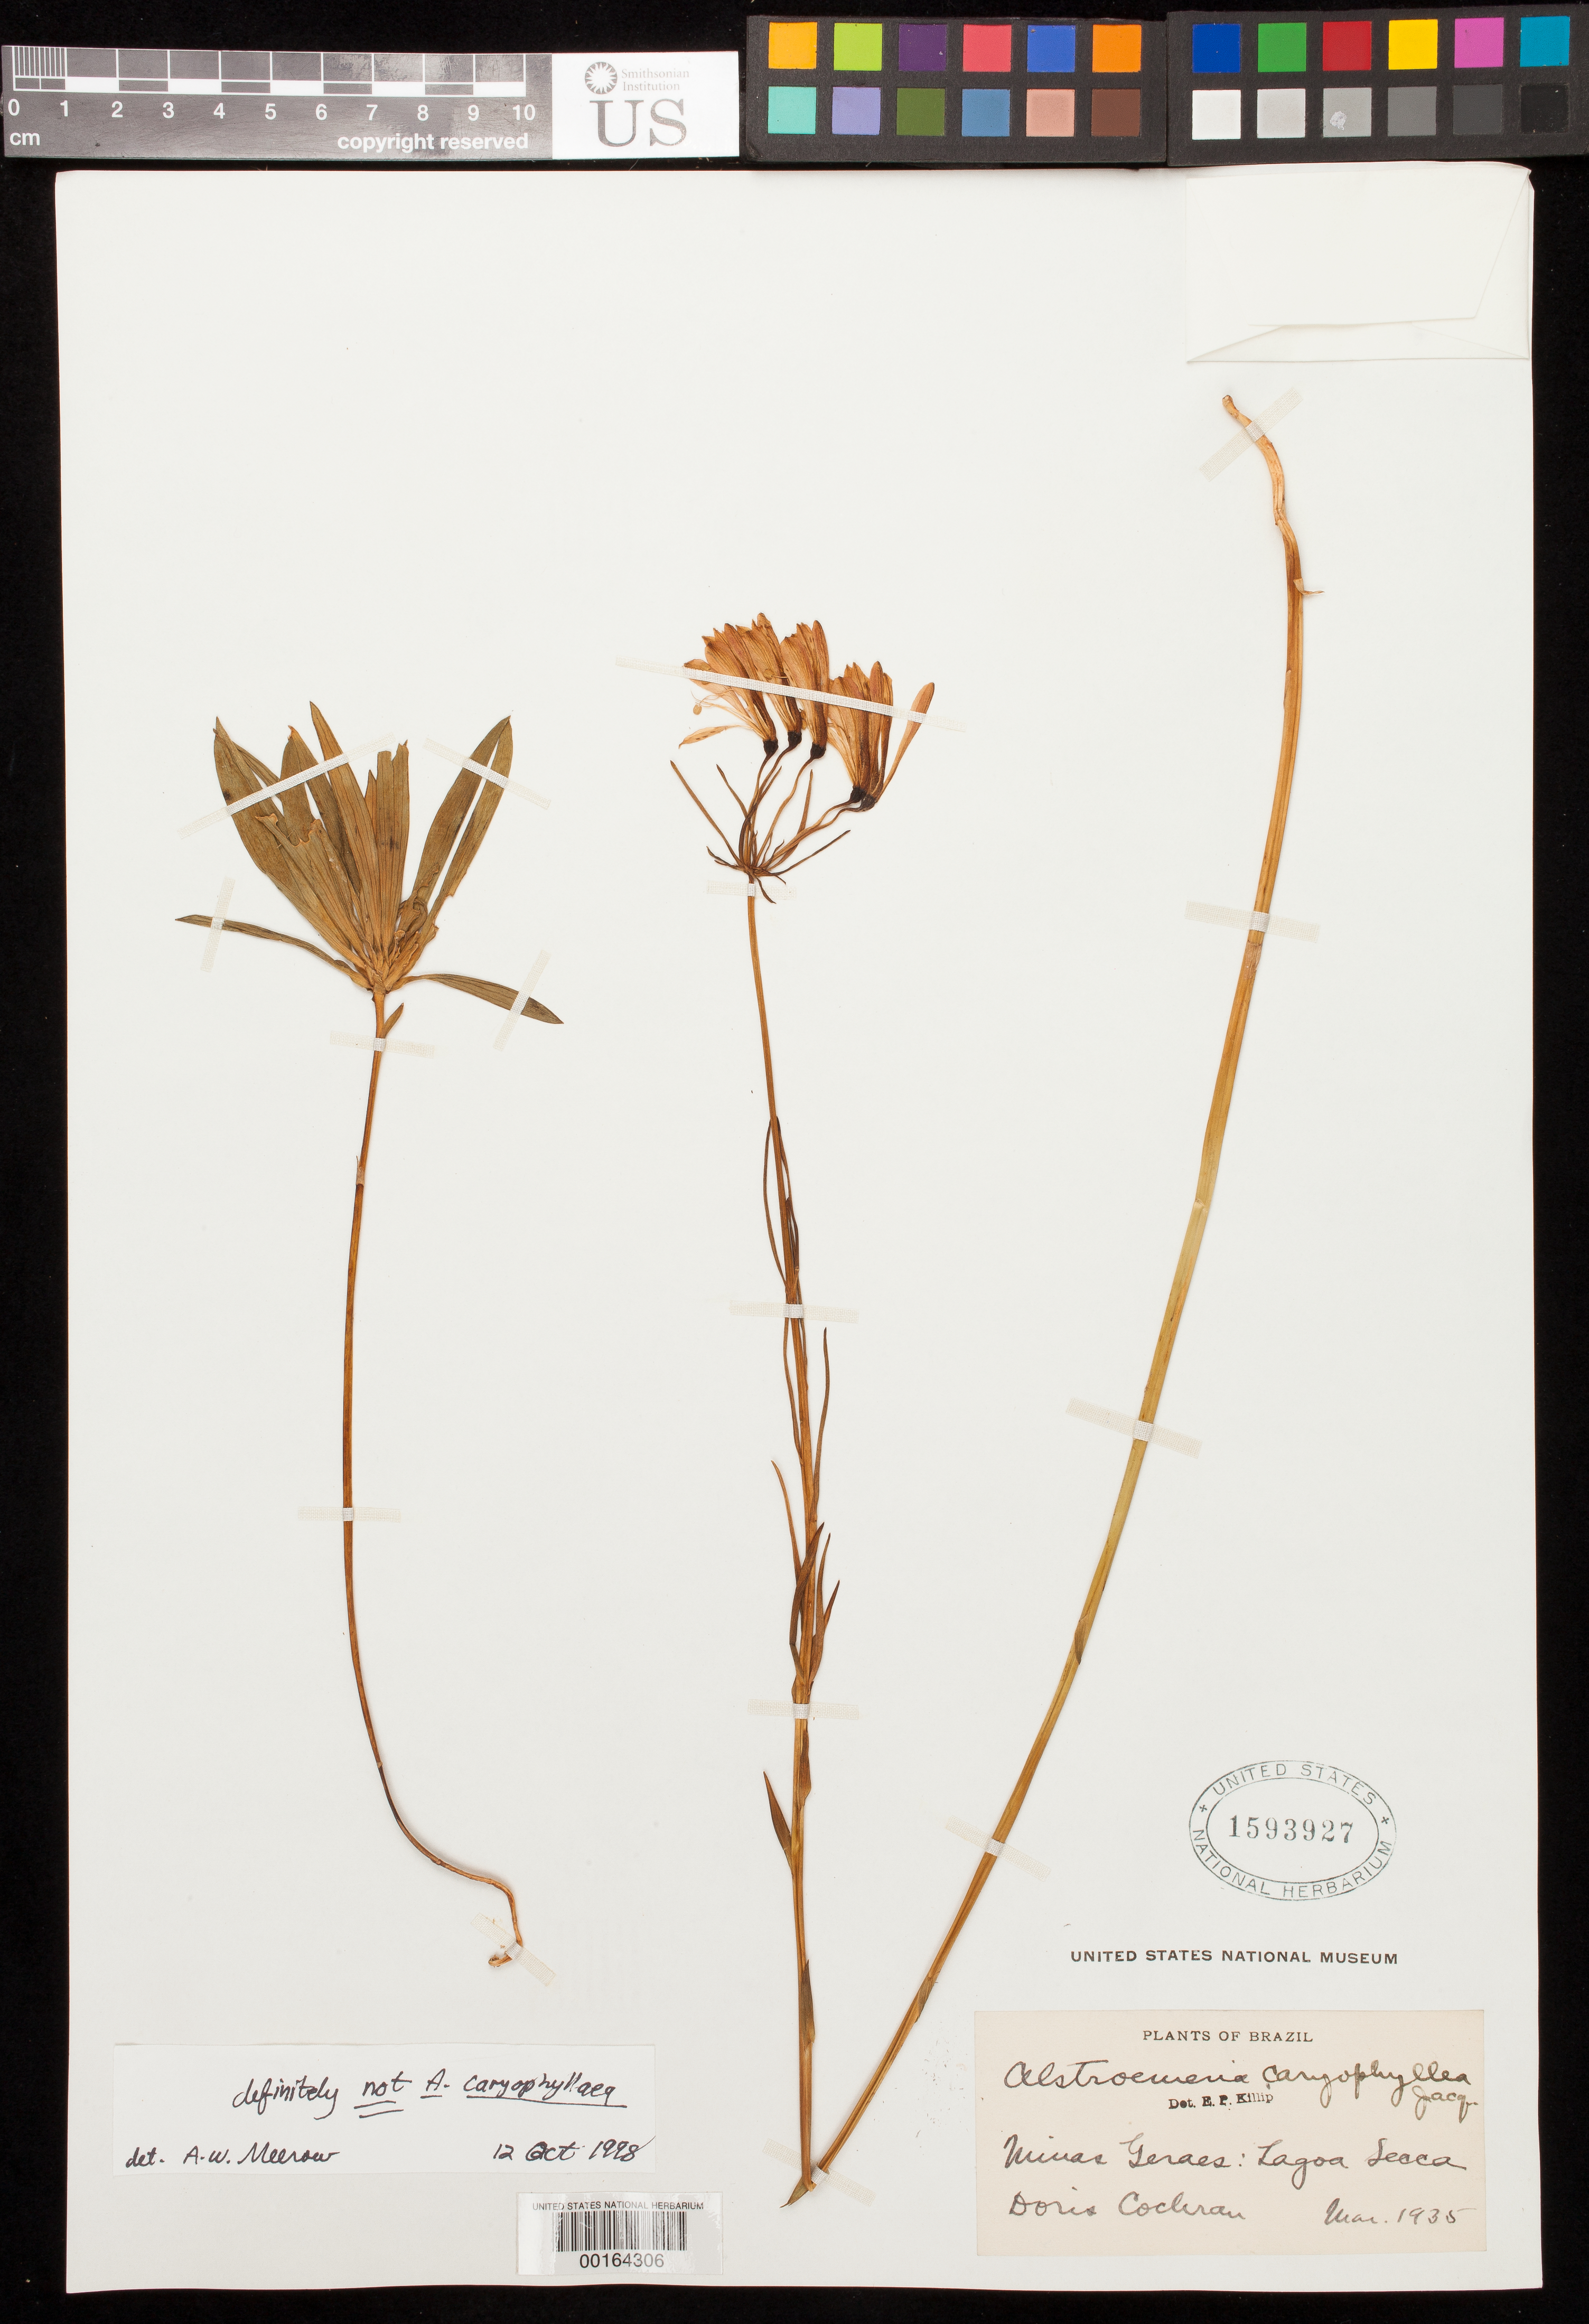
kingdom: Plantae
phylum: Tracheophyta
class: Liliopsida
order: Liliales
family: Alstroemeriaceae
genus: Alstroemeria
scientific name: Alstroemeria sp.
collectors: D. Cochran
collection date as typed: Mar 1935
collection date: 1935-03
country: Brazil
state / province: Minas Gerais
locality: Logoa secca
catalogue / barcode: US 1593927